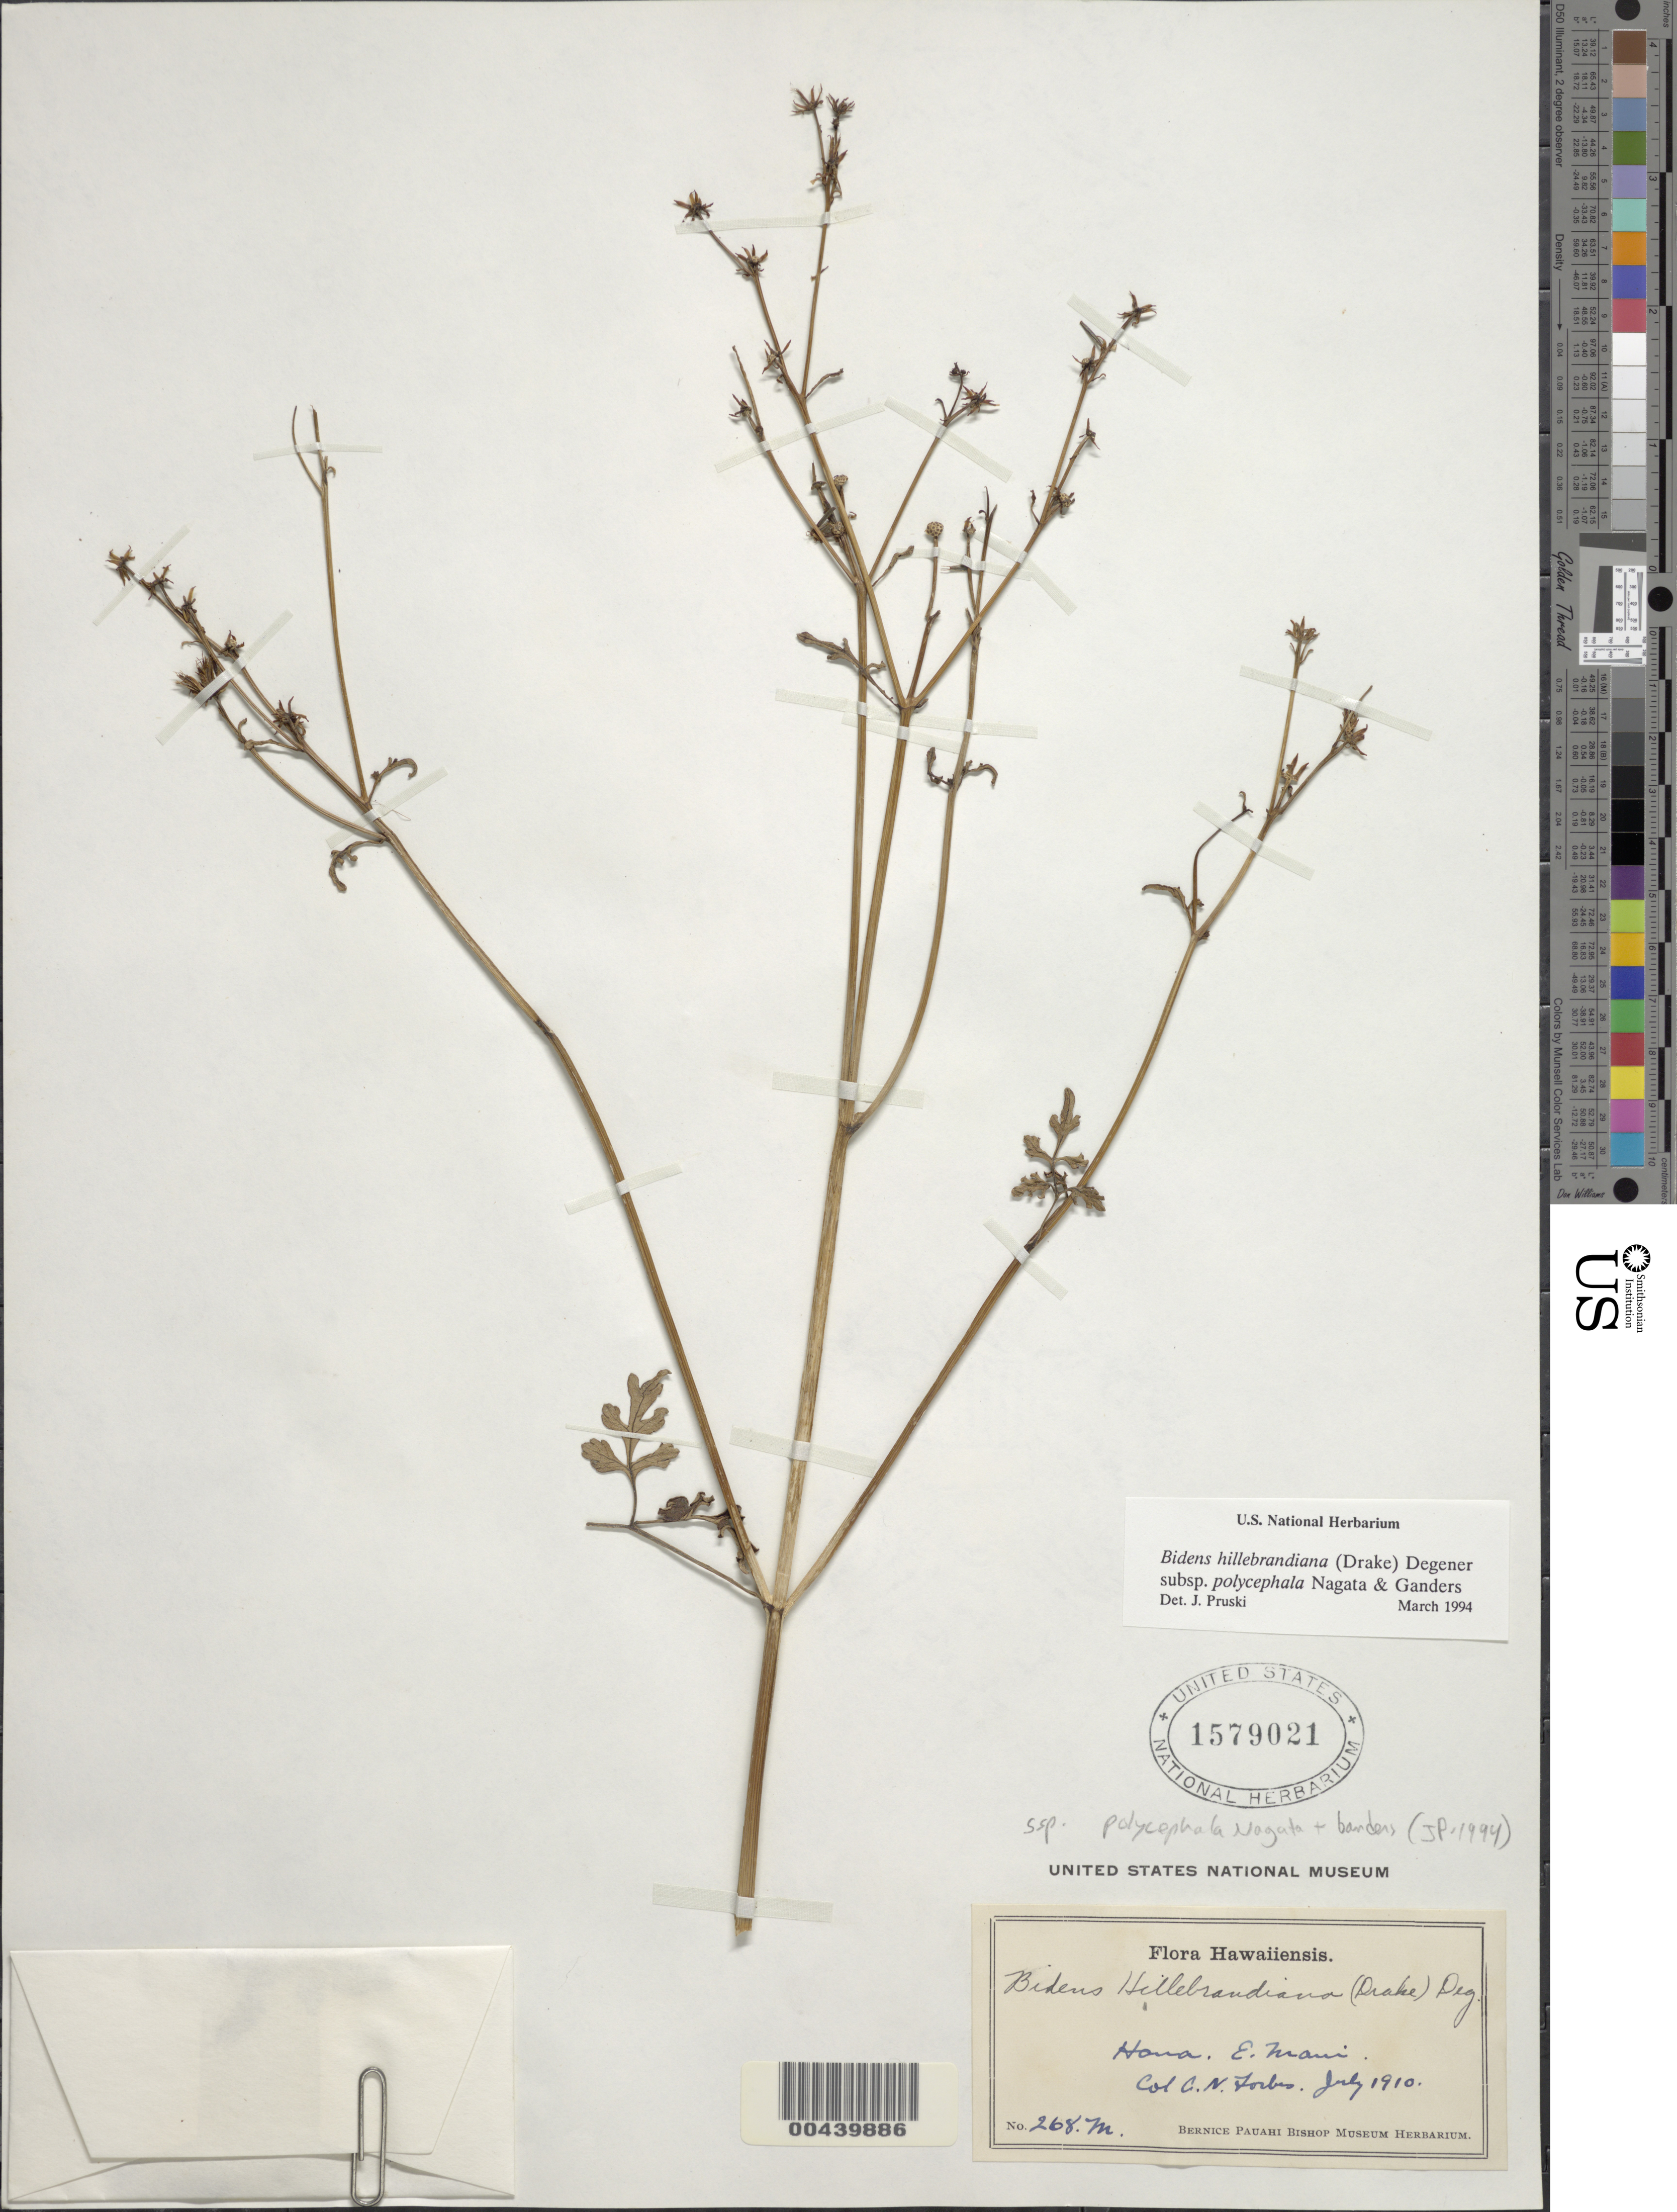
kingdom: Plantae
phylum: Tracheophyta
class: Magnoliopsida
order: Asterales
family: Asteraceae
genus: Bidens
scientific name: Bidens hillebrandiana subsp. polycephala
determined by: Pruski, J. F.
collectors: C. N. Forbes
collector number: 268.M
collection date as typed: Jul 1910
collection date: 1910-07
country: United States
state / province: Hawaii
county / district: Maui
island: Maui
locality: Hana, E Maui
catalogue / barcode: US 1579021